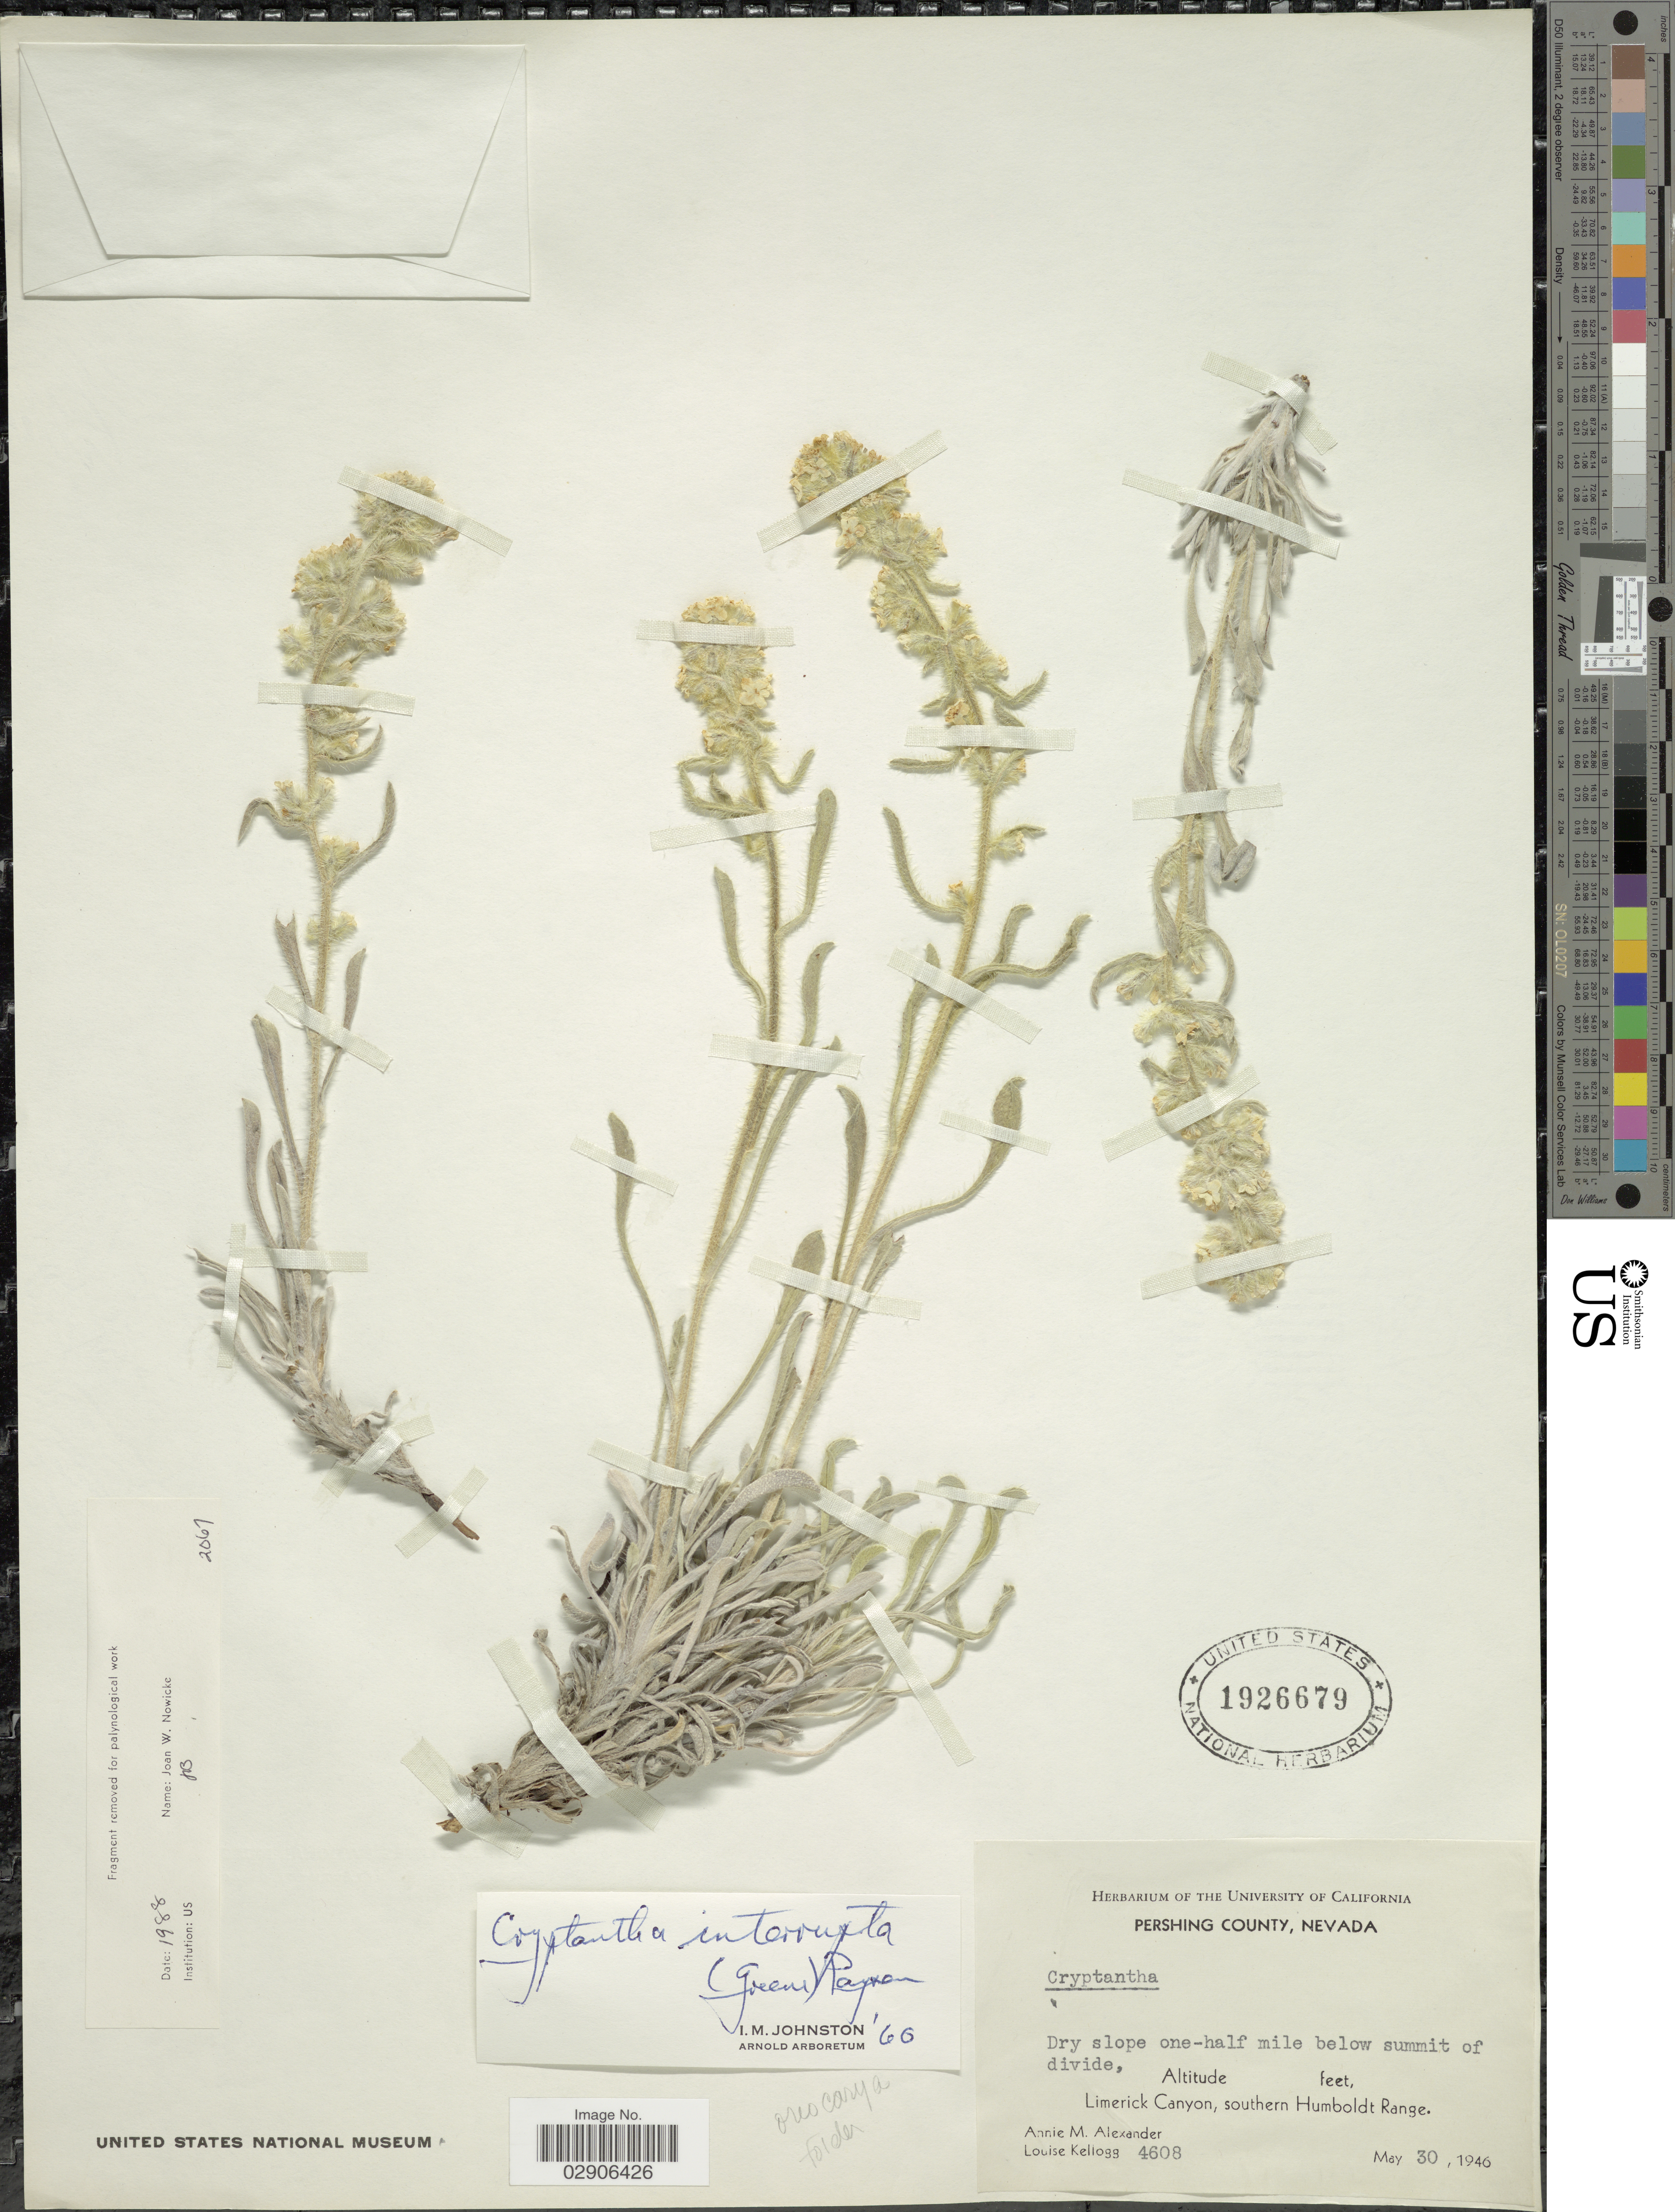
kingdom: Plantae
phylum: Tracheophyta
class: Magnoliopsida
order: Boraginales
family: Boraginaceae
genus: Oreocarya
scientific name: Oreocarya interrupta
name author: Greene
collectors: A. M. Alexander & L. Kellogg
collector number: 4608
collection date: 1946-05-30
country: United States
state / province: Nevada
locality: Pershing County. Limerick Canyon, southern Humboldt Range.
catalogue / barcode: US 1926679